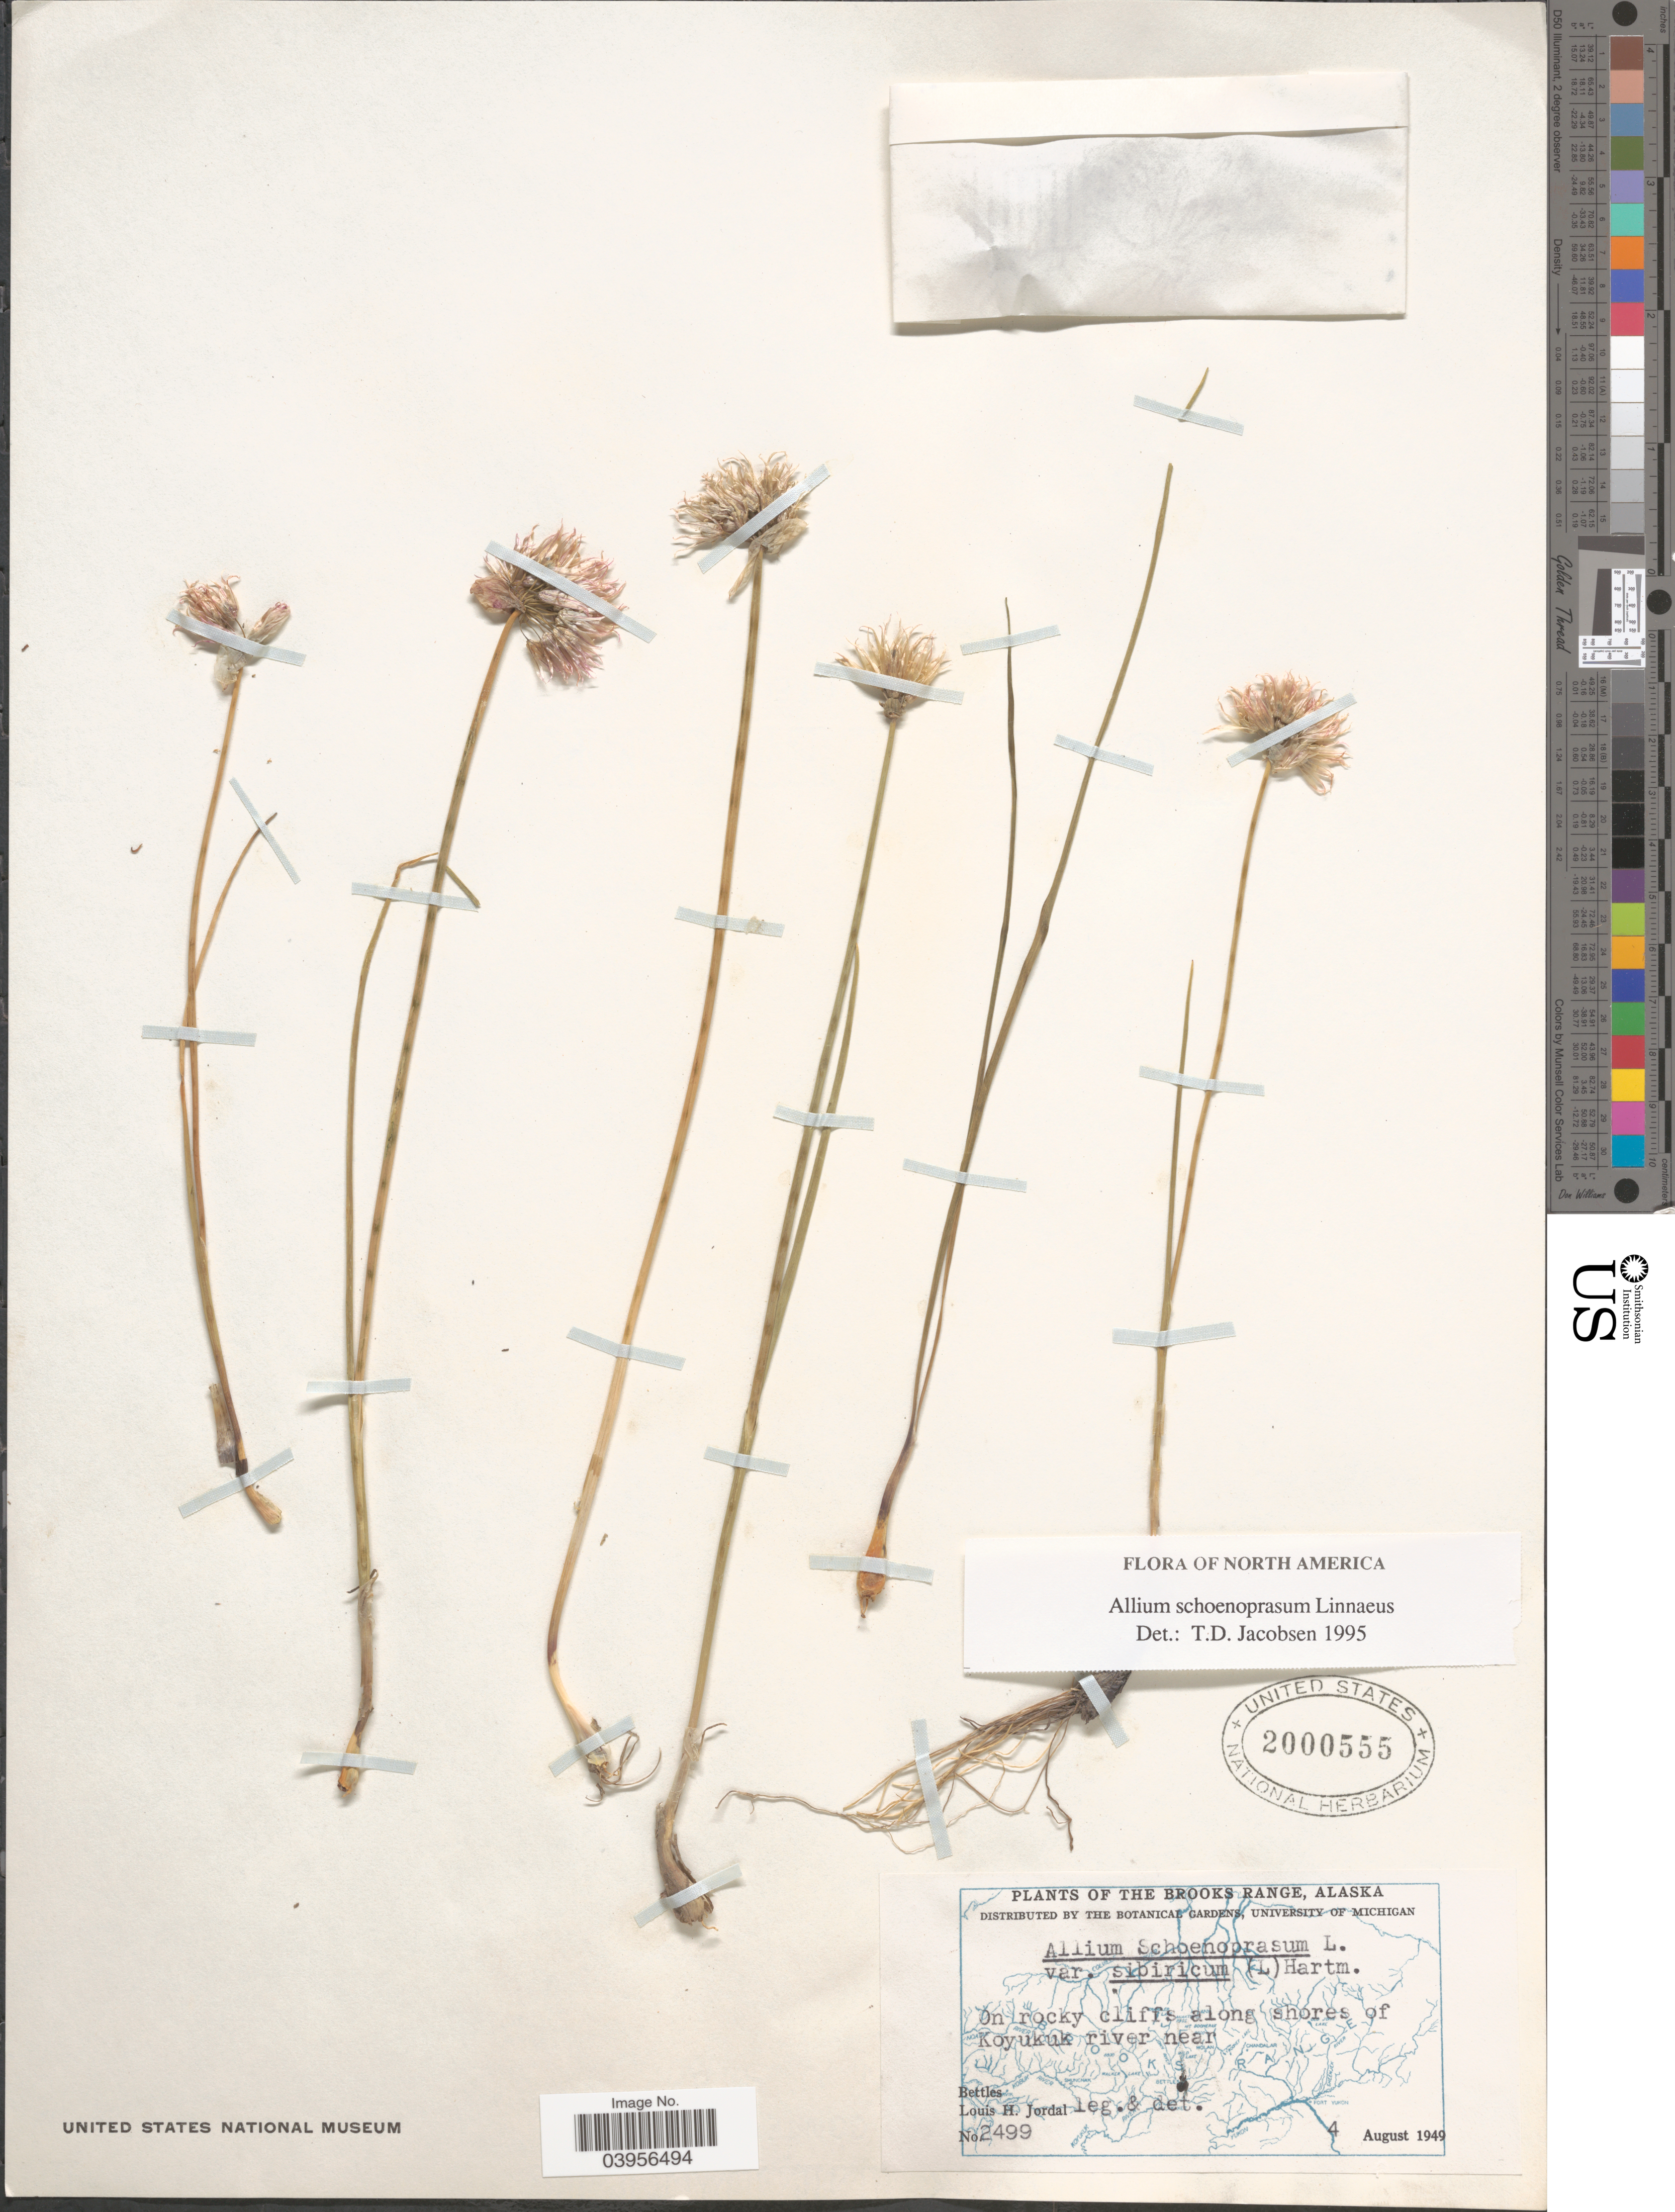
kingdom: Plantae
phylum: Tracheophyta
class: Liliopsida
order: Asparagales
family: Amaryllidaceae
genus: Allium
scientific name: Allium schoenoprasum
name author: L.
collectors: L. Jordal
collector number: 2499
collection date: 1949-08-04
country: United States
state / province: Alaska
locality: The Brooks Range. Along shores of Koyukuk river near Bettles.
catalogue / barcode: US 2000555